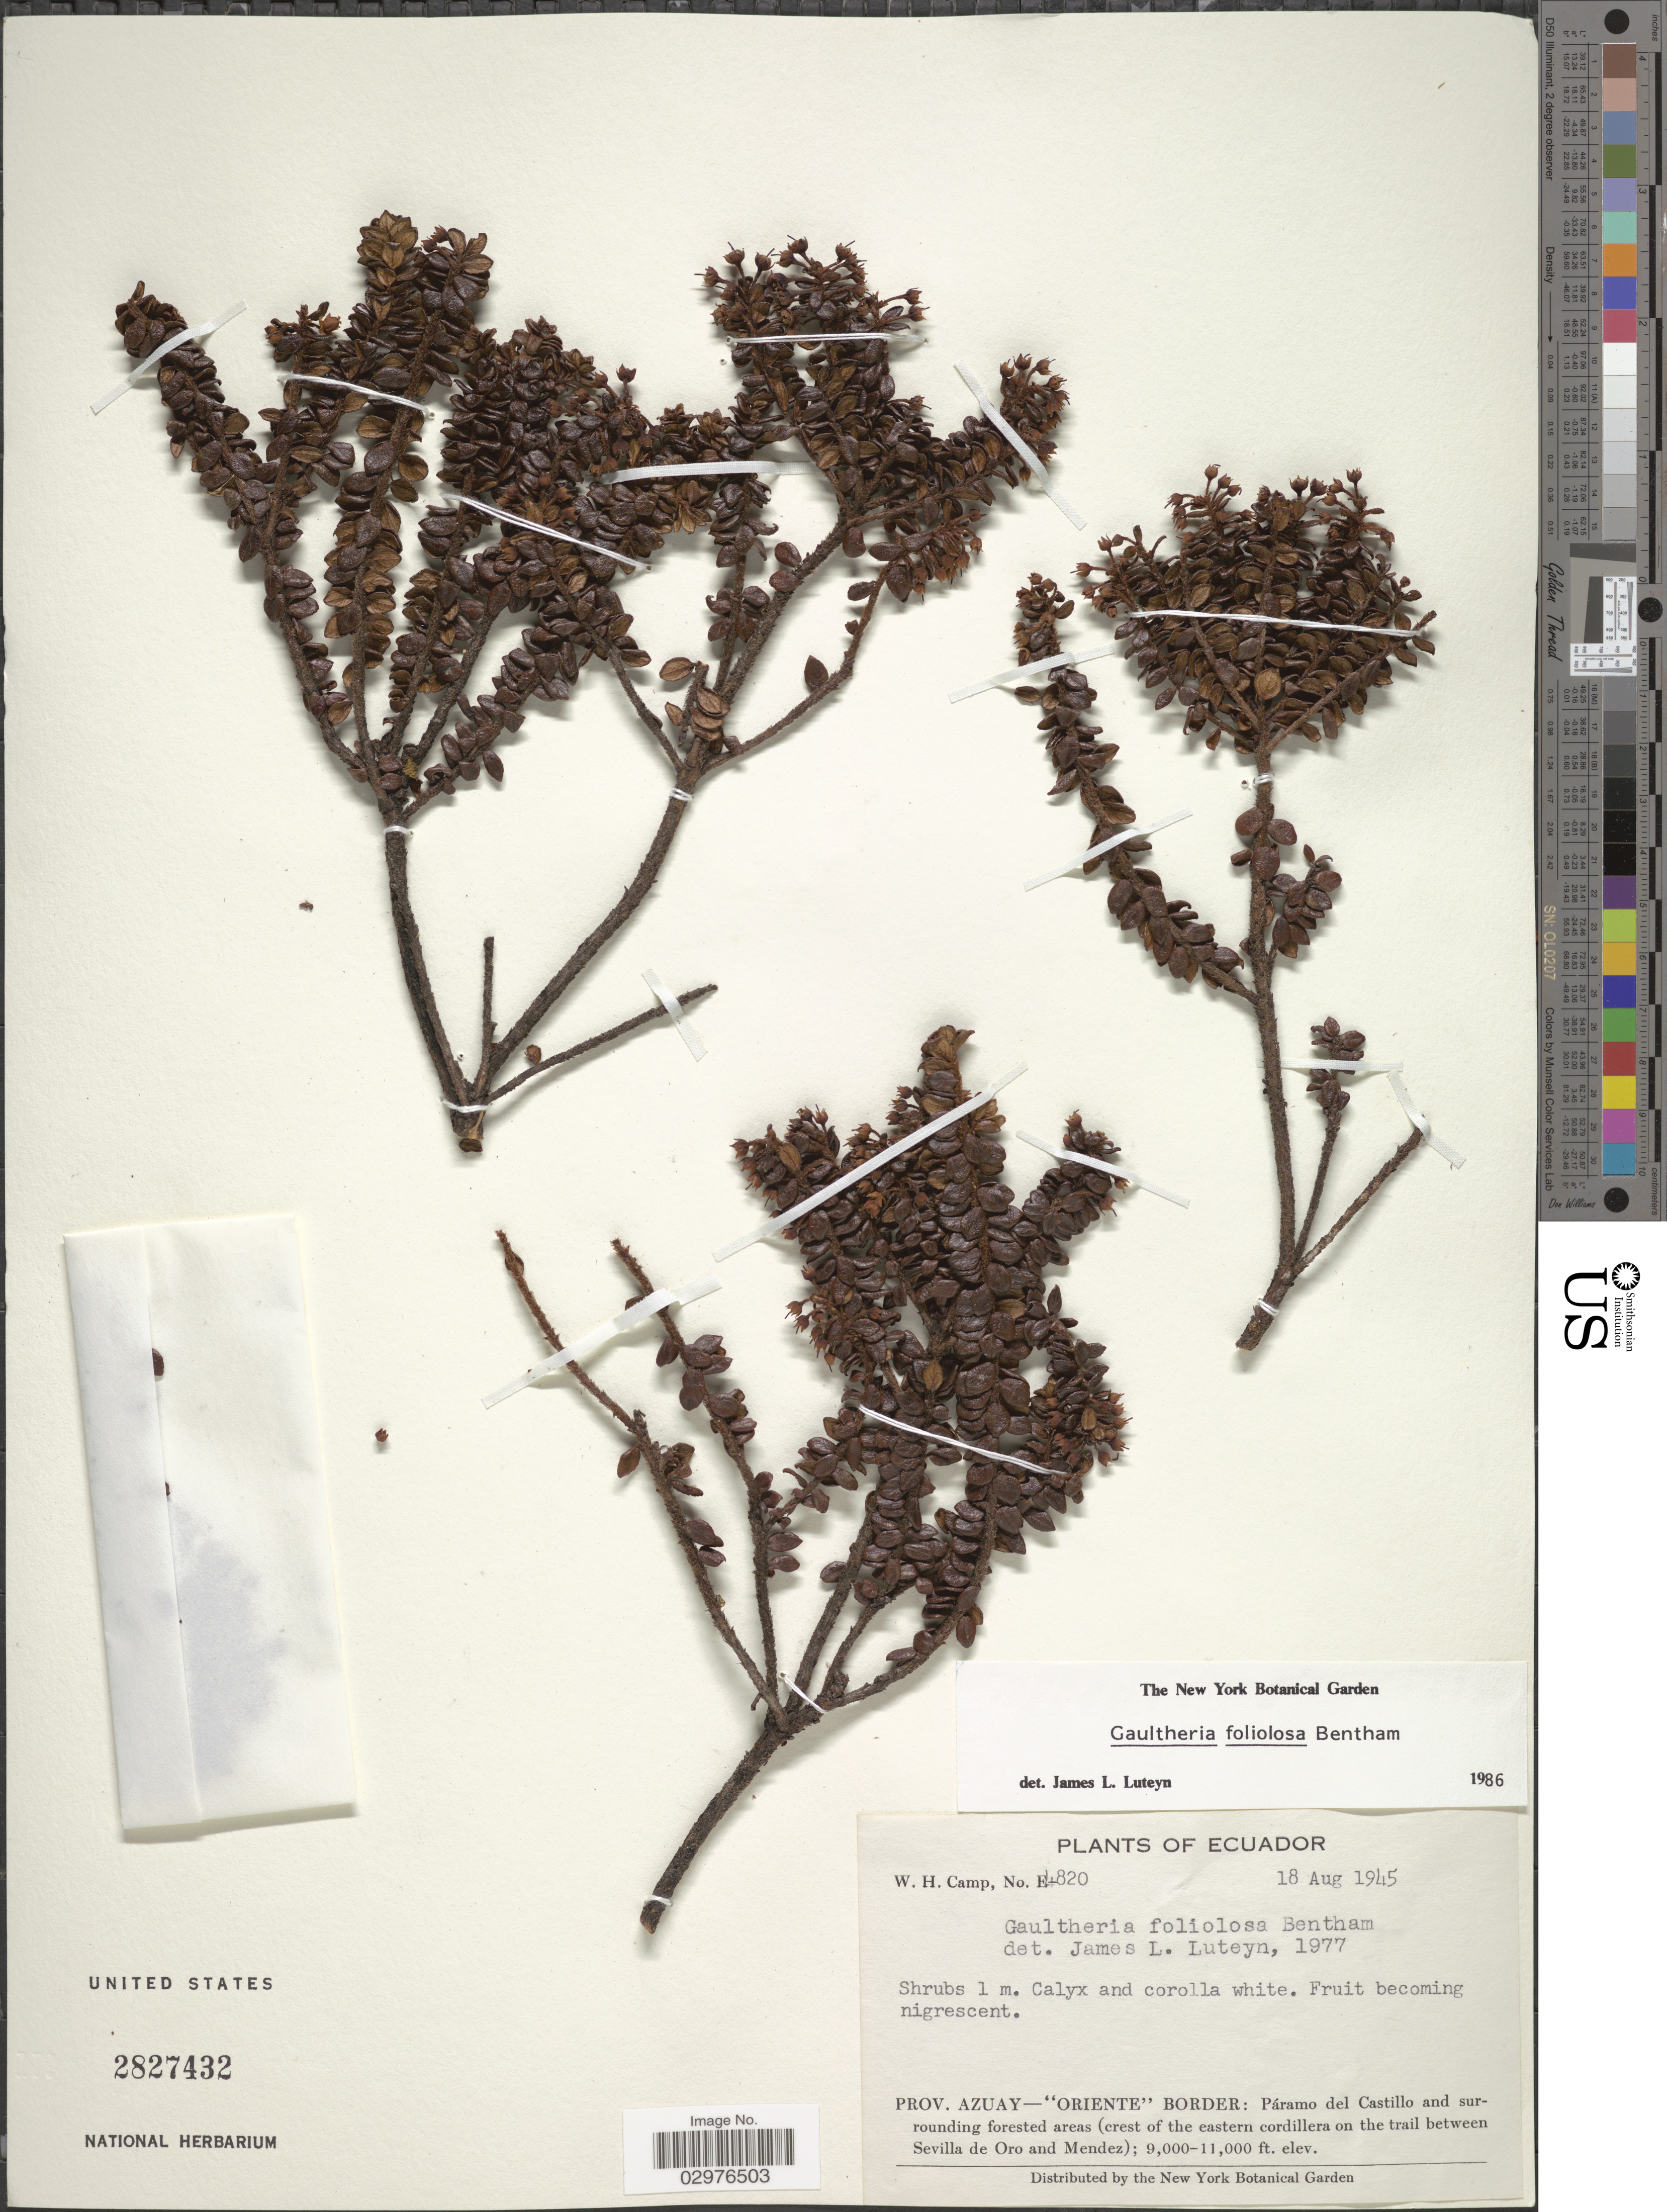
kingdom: Plantae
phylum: Tracheophyta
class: Magnoliopsida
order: Ericales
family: Ericaceae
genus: Gaultheria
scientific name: Gaultheria foliolosa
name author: Benth.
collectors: W. H. Camp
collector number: E-4820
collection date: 1945-08-18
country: Ecuador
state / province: Azuay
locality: Oriente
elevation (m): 2743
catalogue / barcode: US 2827432